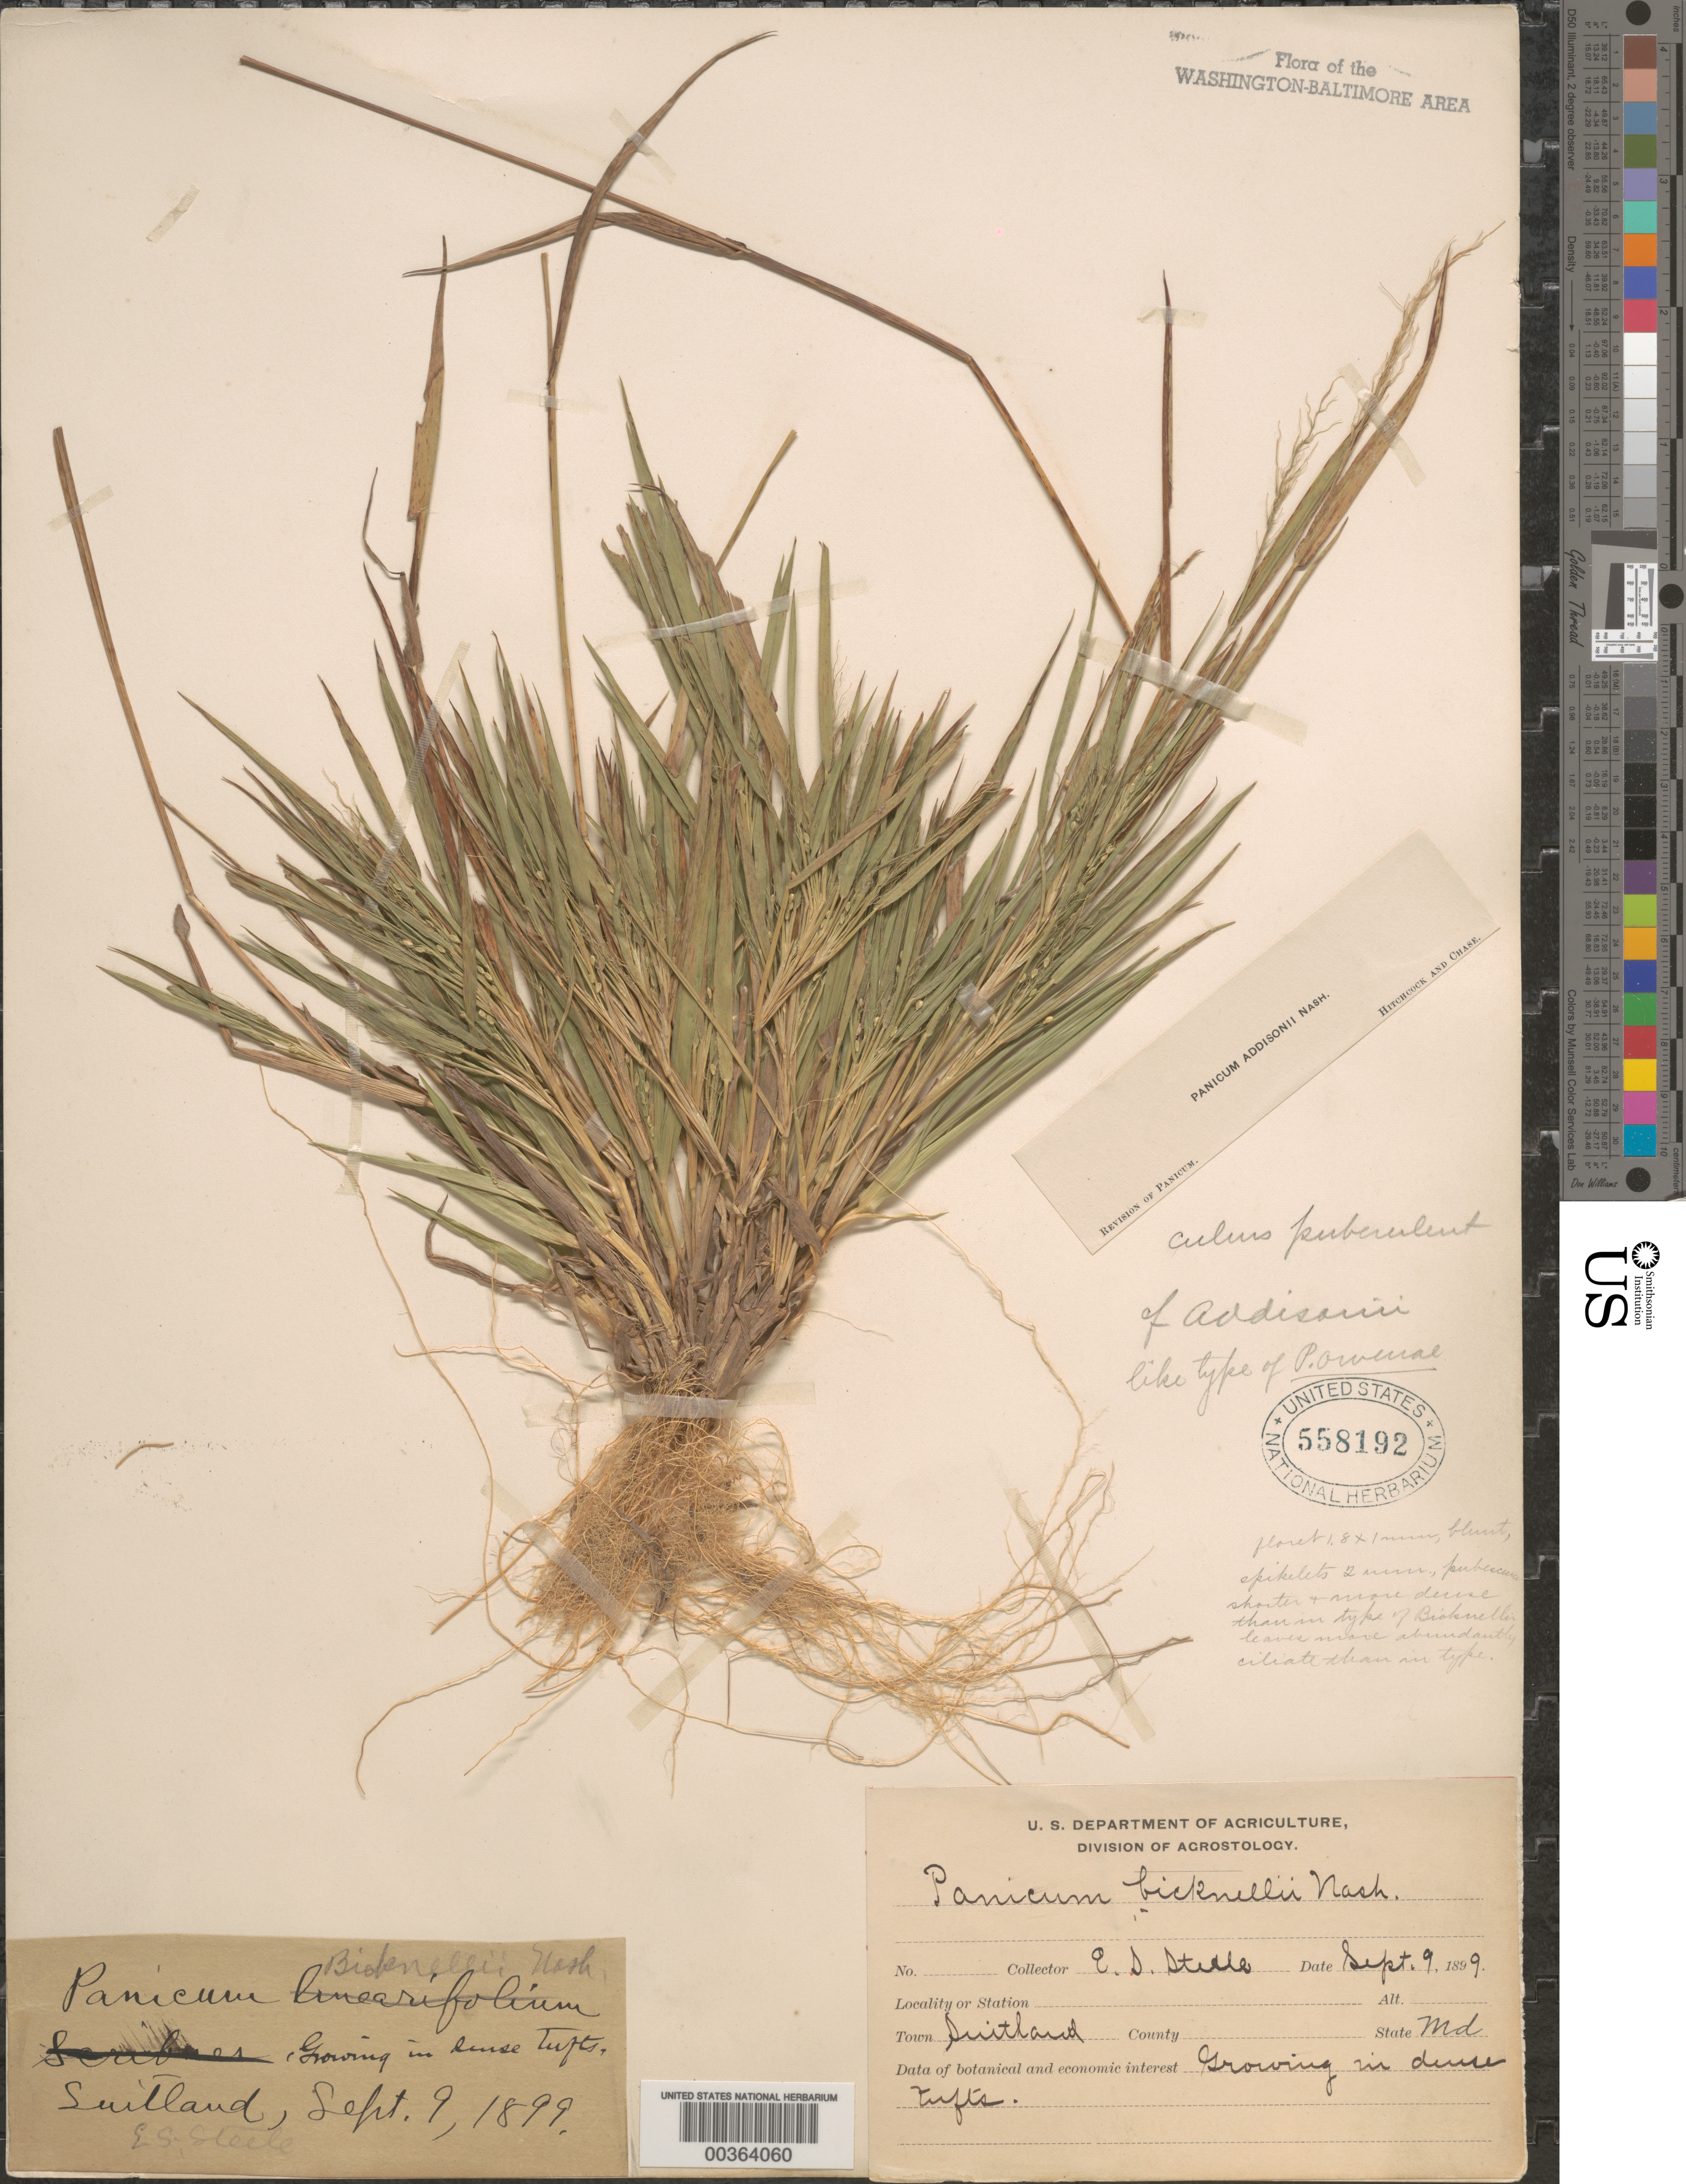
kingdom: Plantae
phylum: Tracheophyta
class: Liliopsida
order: Poales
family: Poaceae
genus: Dichanthelium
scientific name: Dichanthelium ovale var. addisonii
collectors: E. Steele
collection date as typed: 09 Sep 1899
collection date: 1899-09-09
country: United States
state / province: Maryland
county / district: Prince George's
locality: Suitland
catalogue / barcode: US 558192